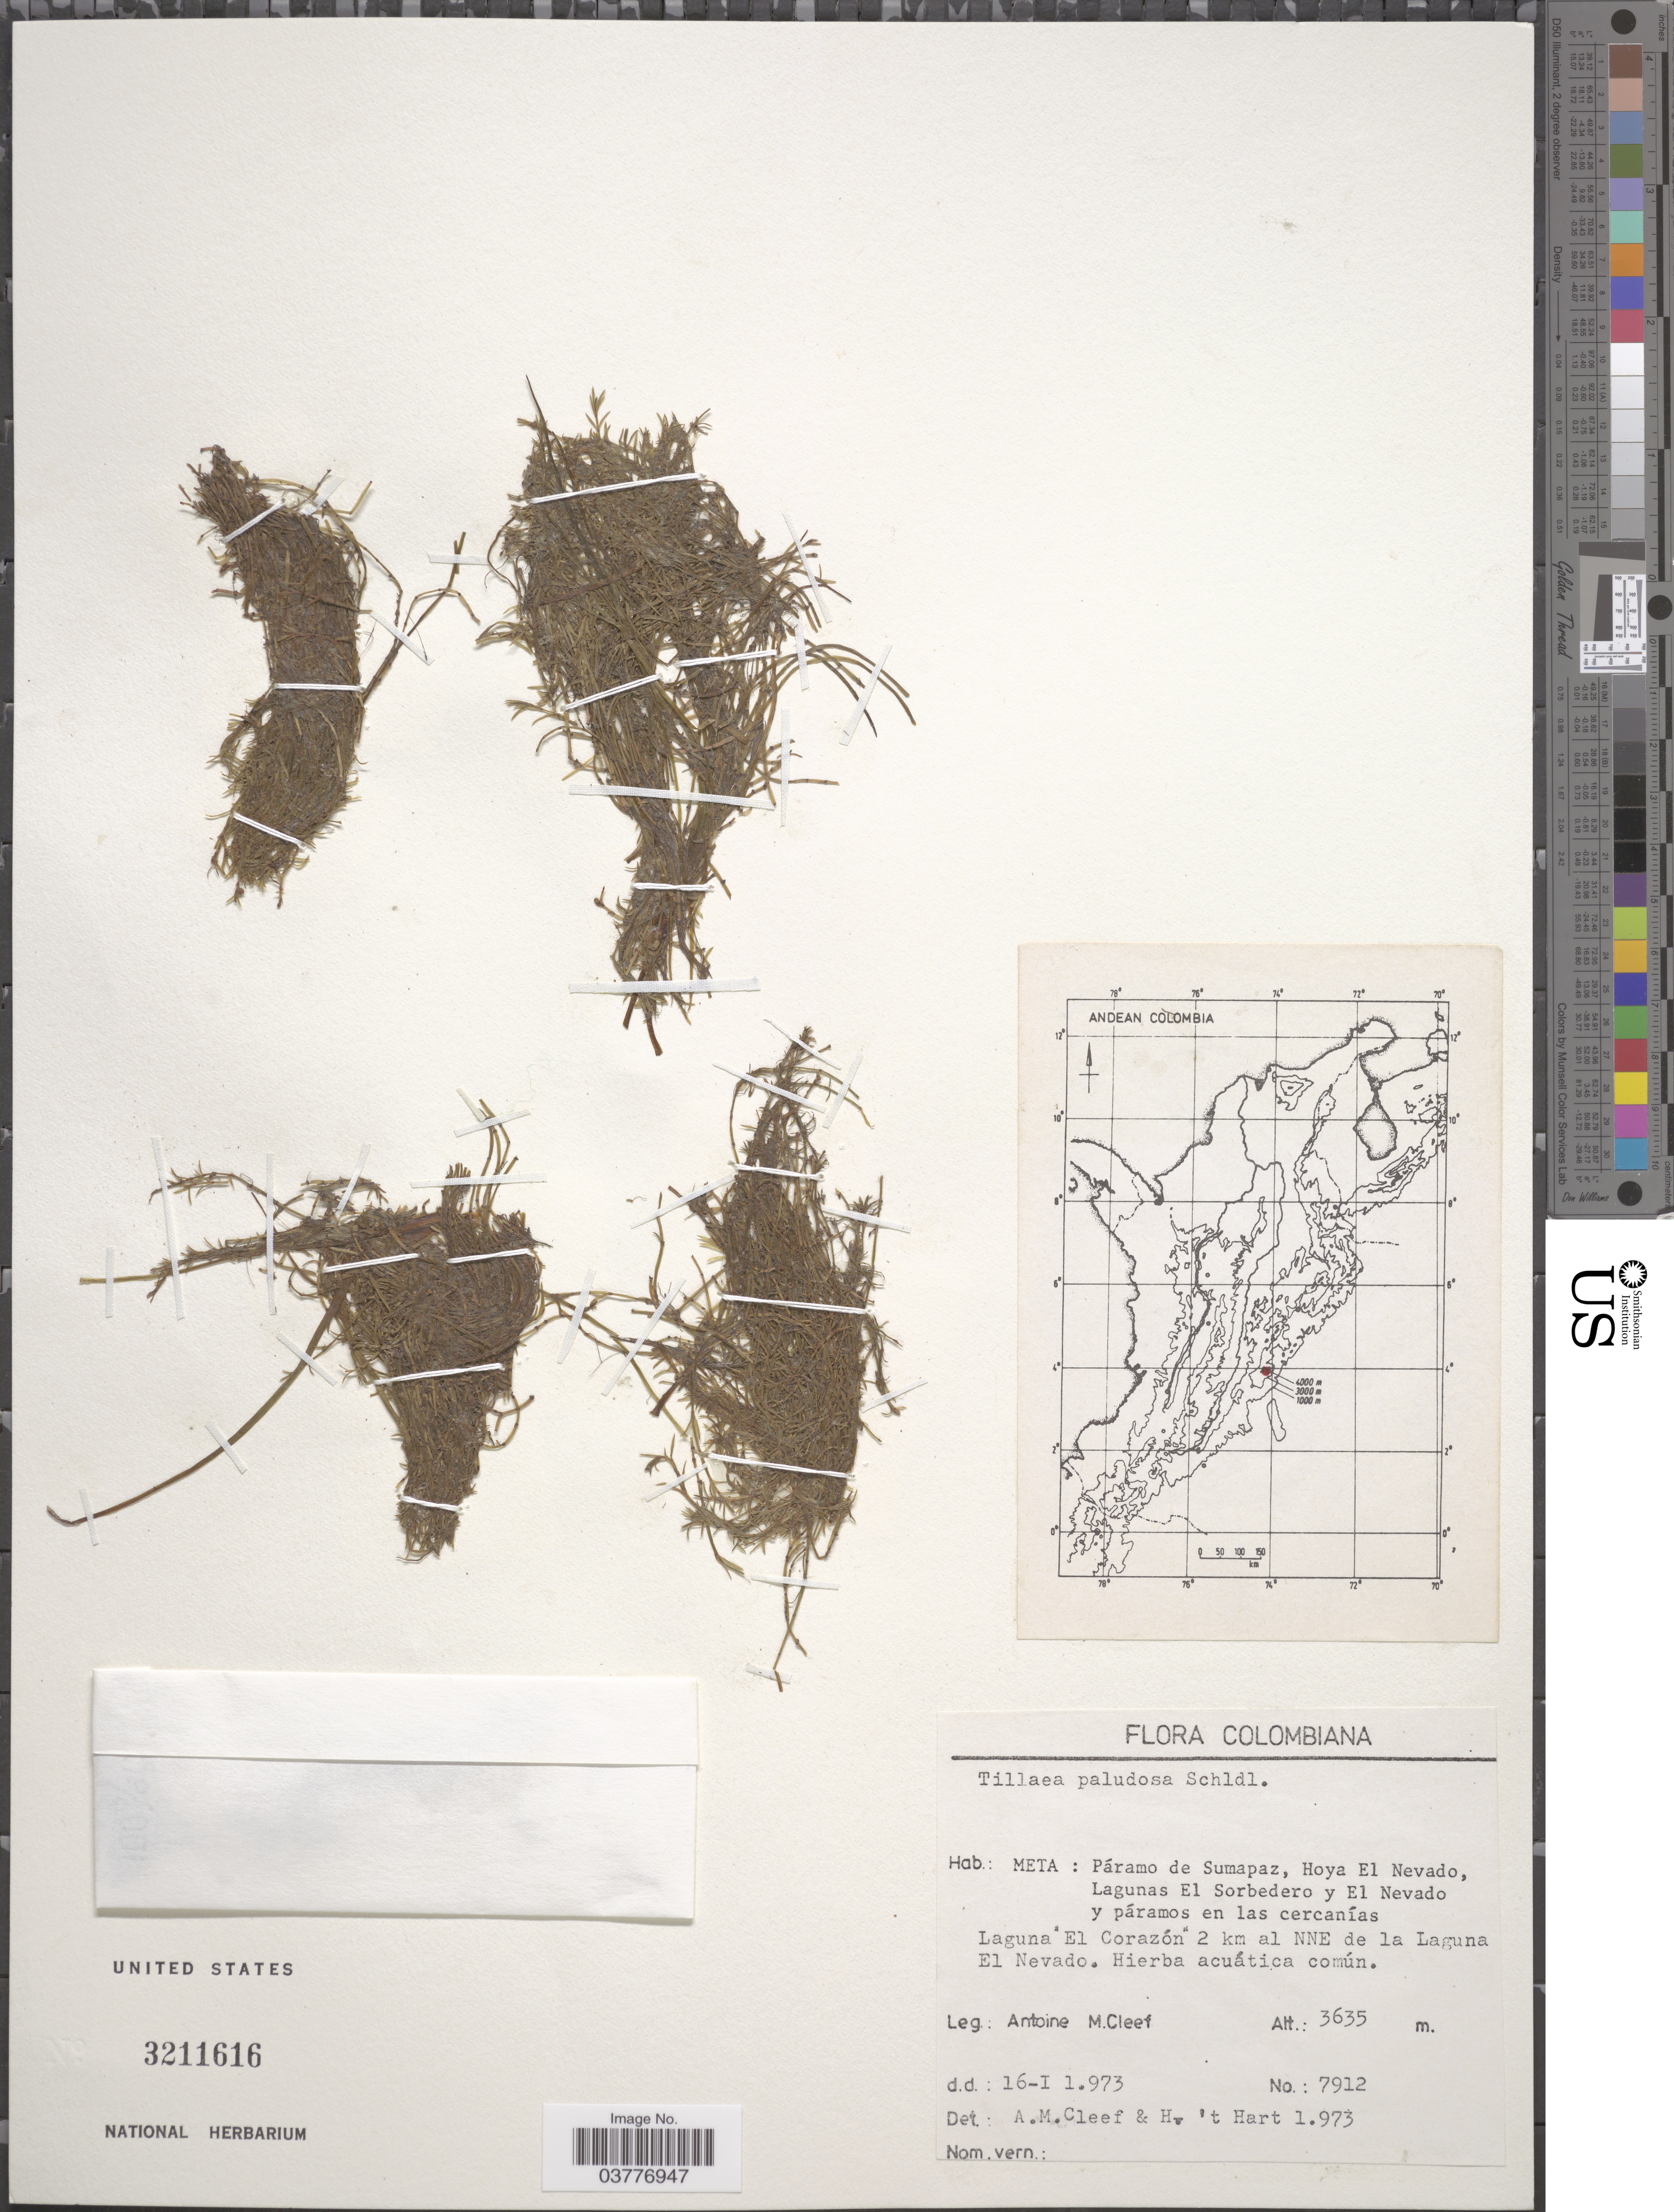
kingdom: Plantae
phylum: Tracheophyta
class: Magnoliopsida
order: Saxifragales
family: Crassulaceae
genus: Crassula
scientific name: Crassula peduncularis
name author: (Sm.) Cambess.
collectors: A. M. Cleef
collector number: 7912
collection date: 1973-01-16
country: Colombia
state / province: Meta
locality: Páramo de Sumapaz, Hoya El Nevado, Lagunas El Sorbedero y El Nevado y páramos en las cercanias. Laguna El Corazón 2 km al NNE de la Laguna El Nevado.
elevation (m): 3635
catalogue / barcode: US 3211616